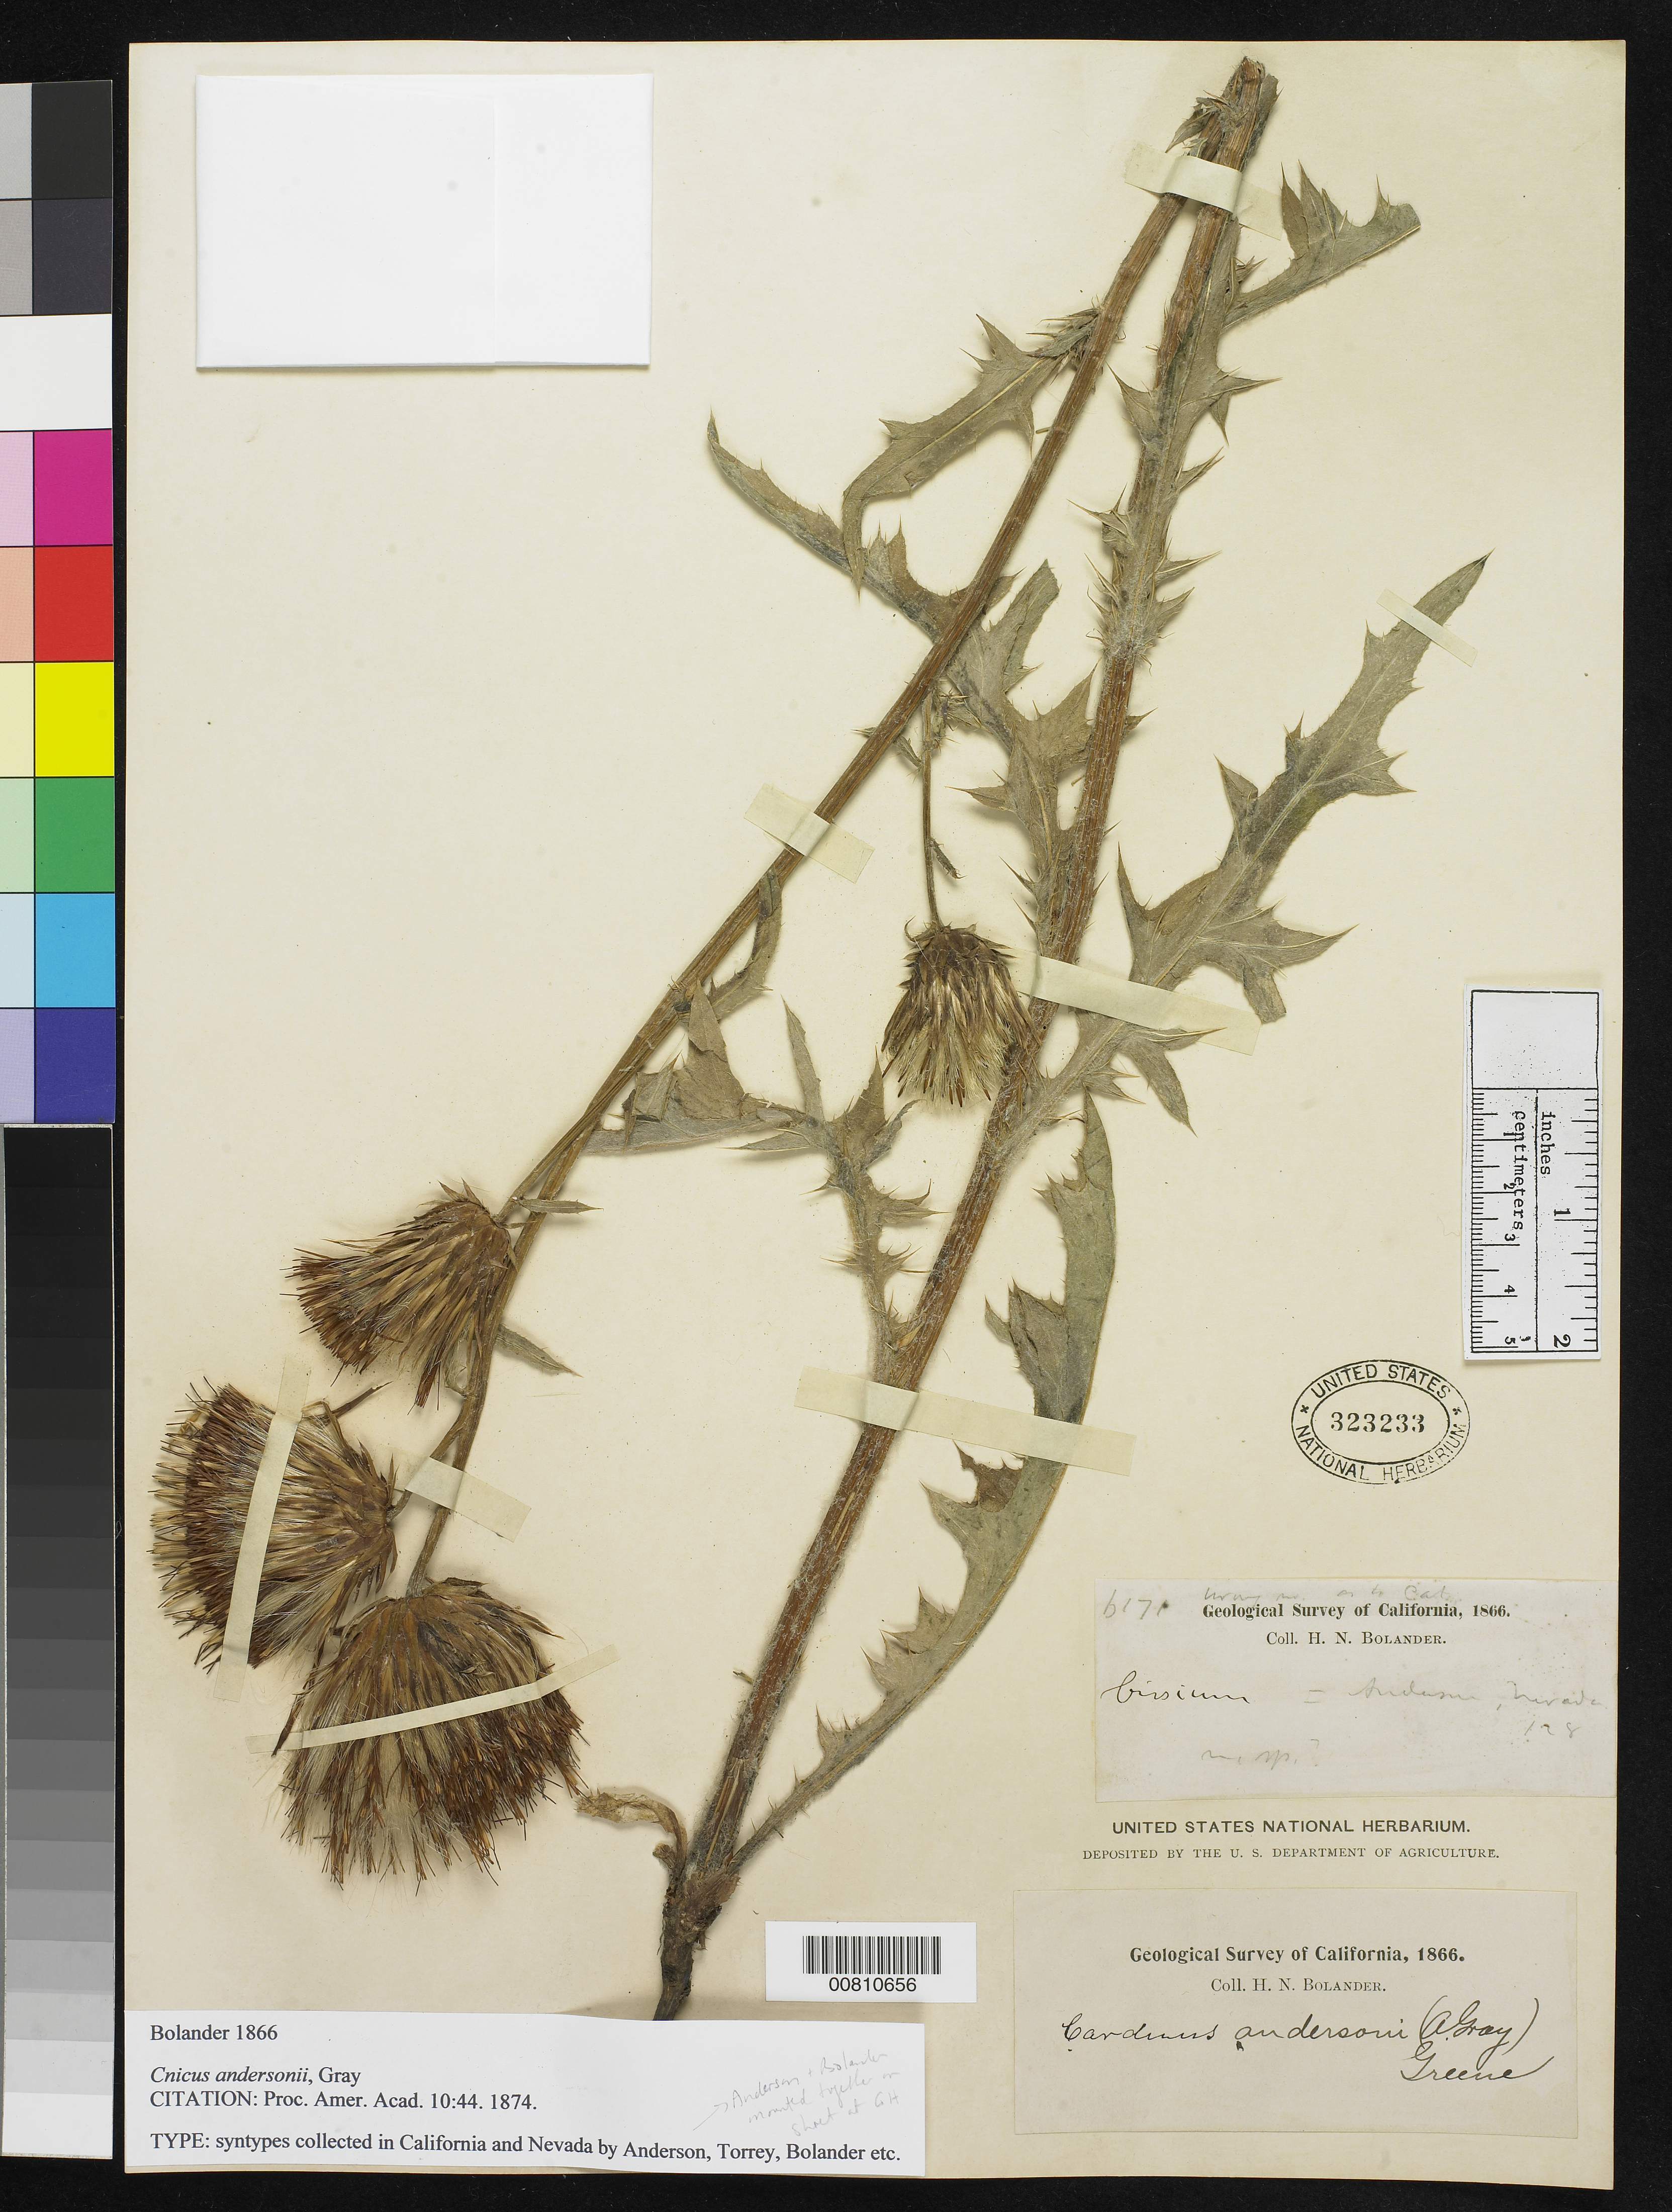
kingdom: Plantae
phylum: Tracheophyta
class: Magnoliopsida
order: Asterales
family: Asteraceae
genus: Cnicus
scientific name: Cnicus andersonii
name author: A. Gray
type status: Possible Syntype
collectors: H. Bolander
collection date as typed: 1866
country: United States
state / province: California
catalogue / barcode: US 323233